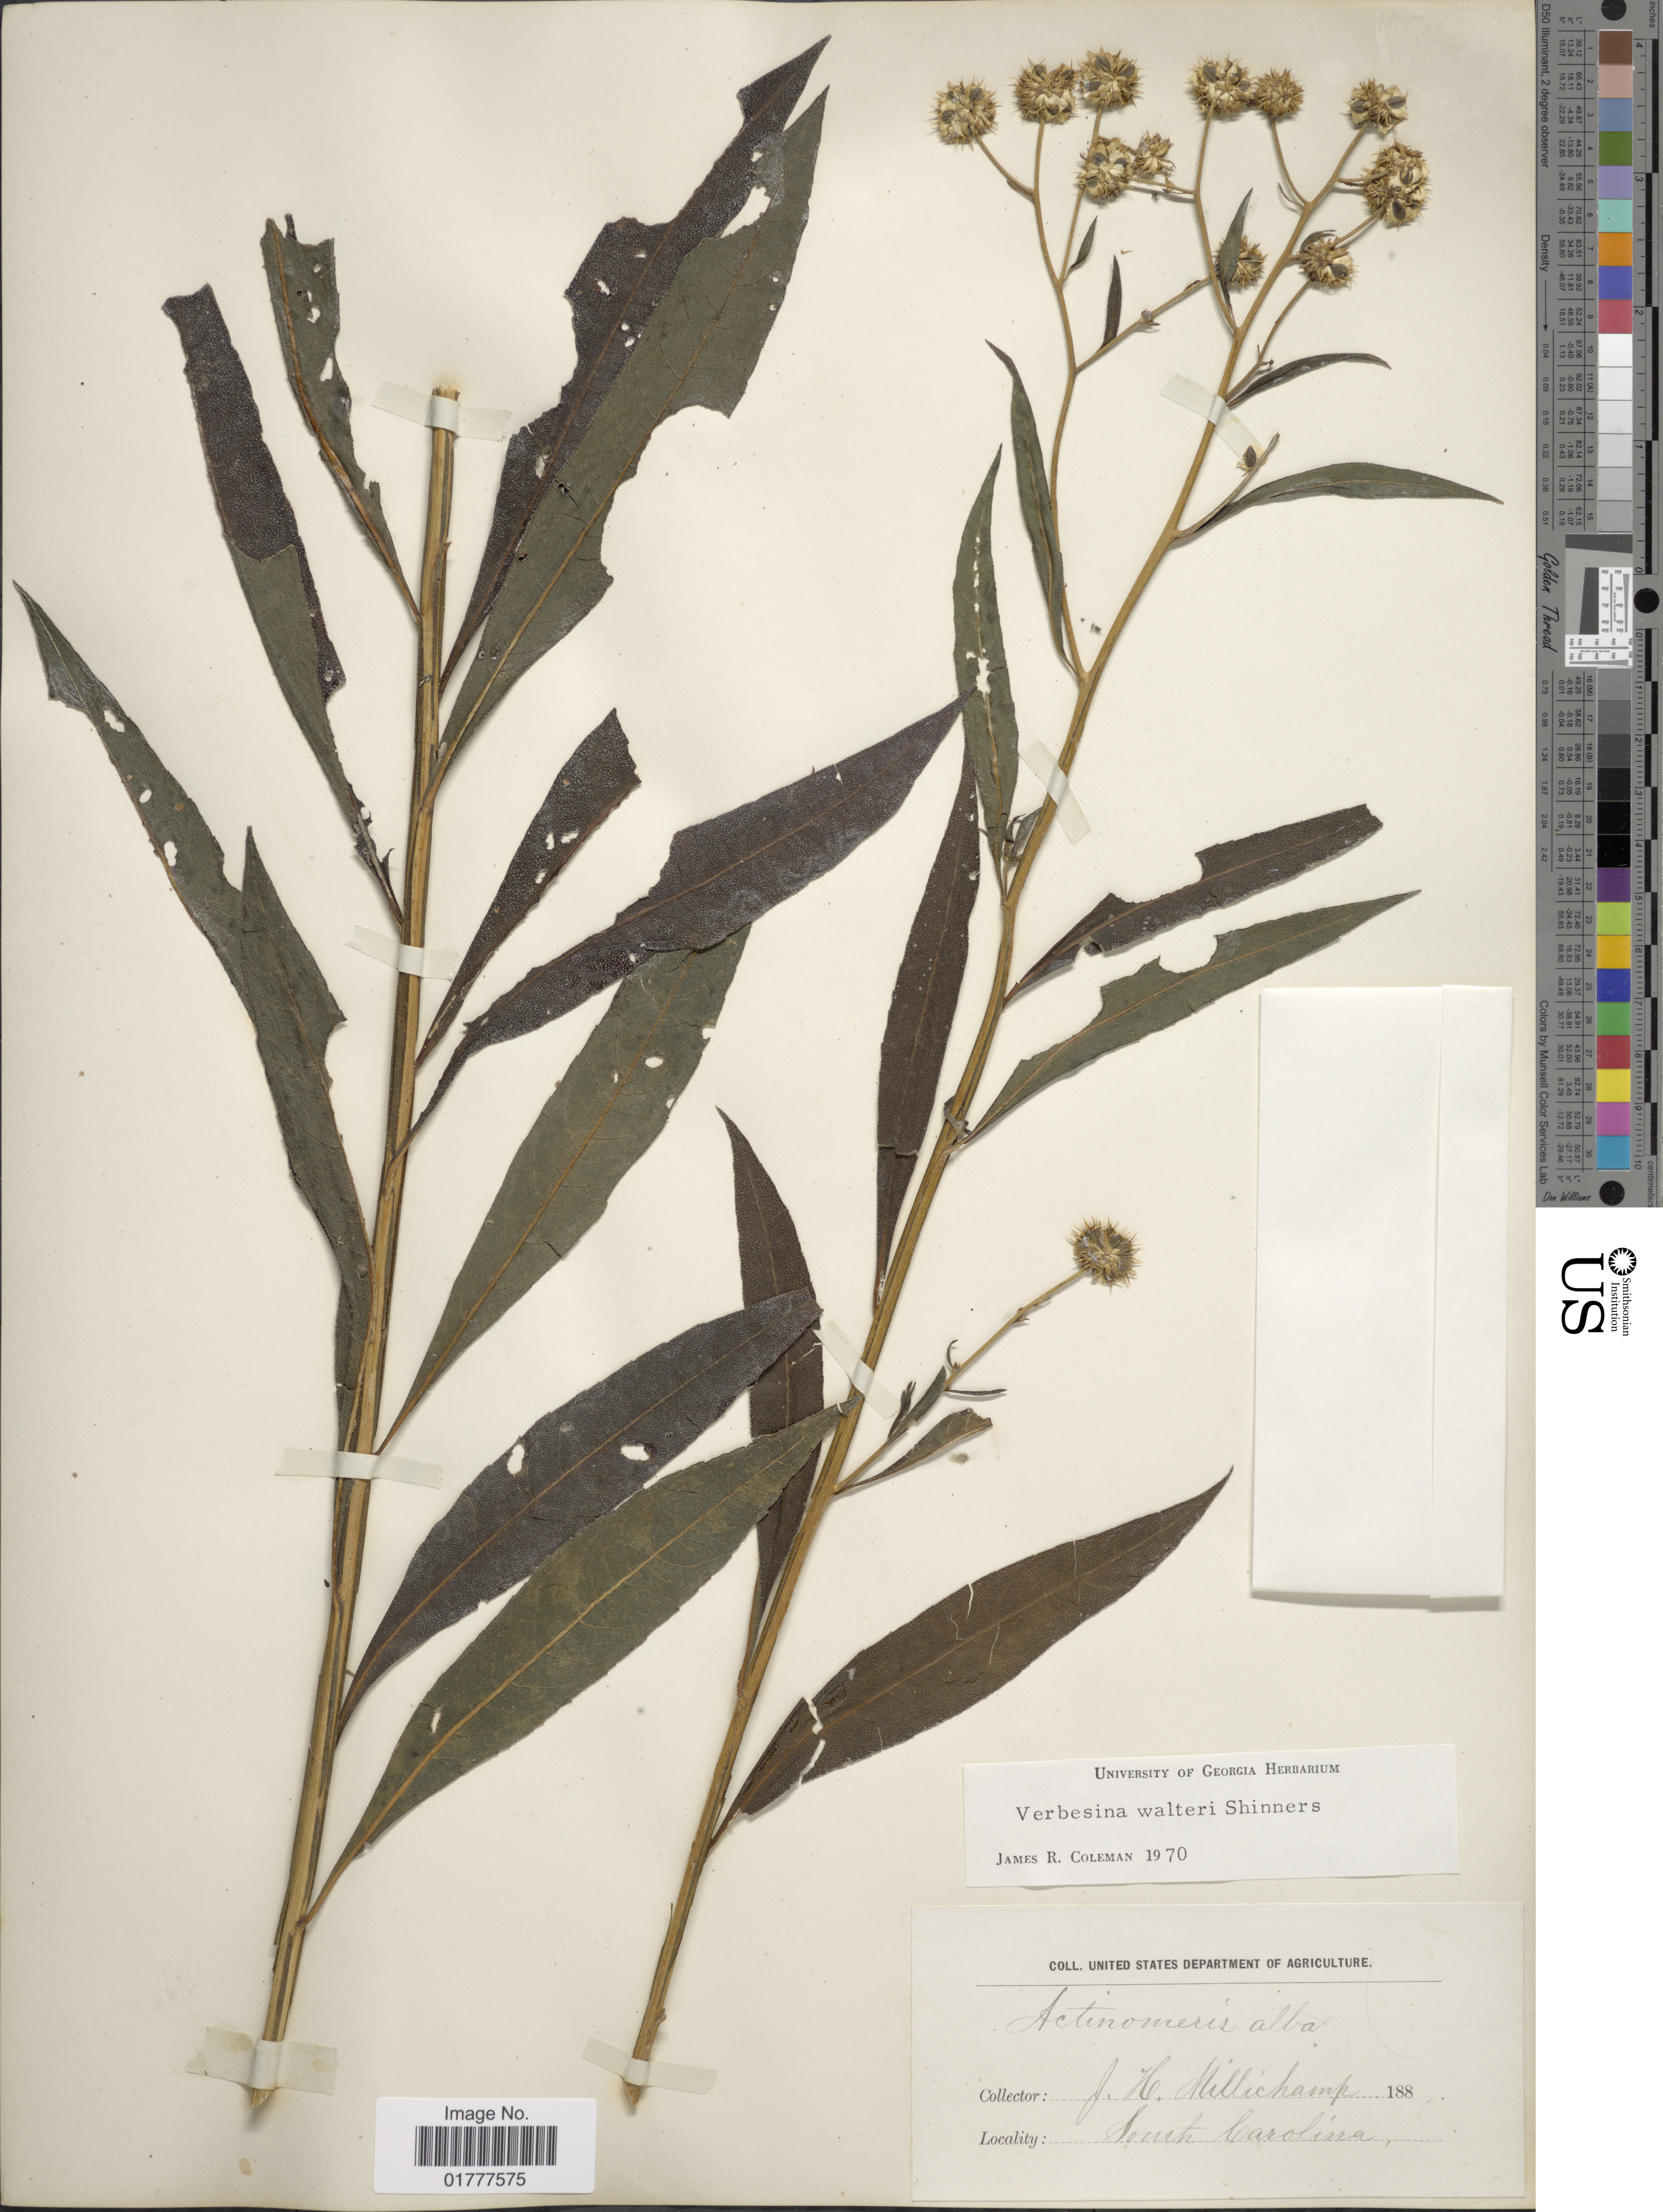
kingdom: Plantae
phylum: Tracheophyta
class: Magnoliopsida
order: Asterales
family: Asteraceae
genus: Actinomeris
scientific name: Actinomeris alternifolia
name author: (L.) DC.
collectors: J. H. Mellichamp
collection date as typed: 188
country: United States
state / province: South Carolina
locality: South Carolina.